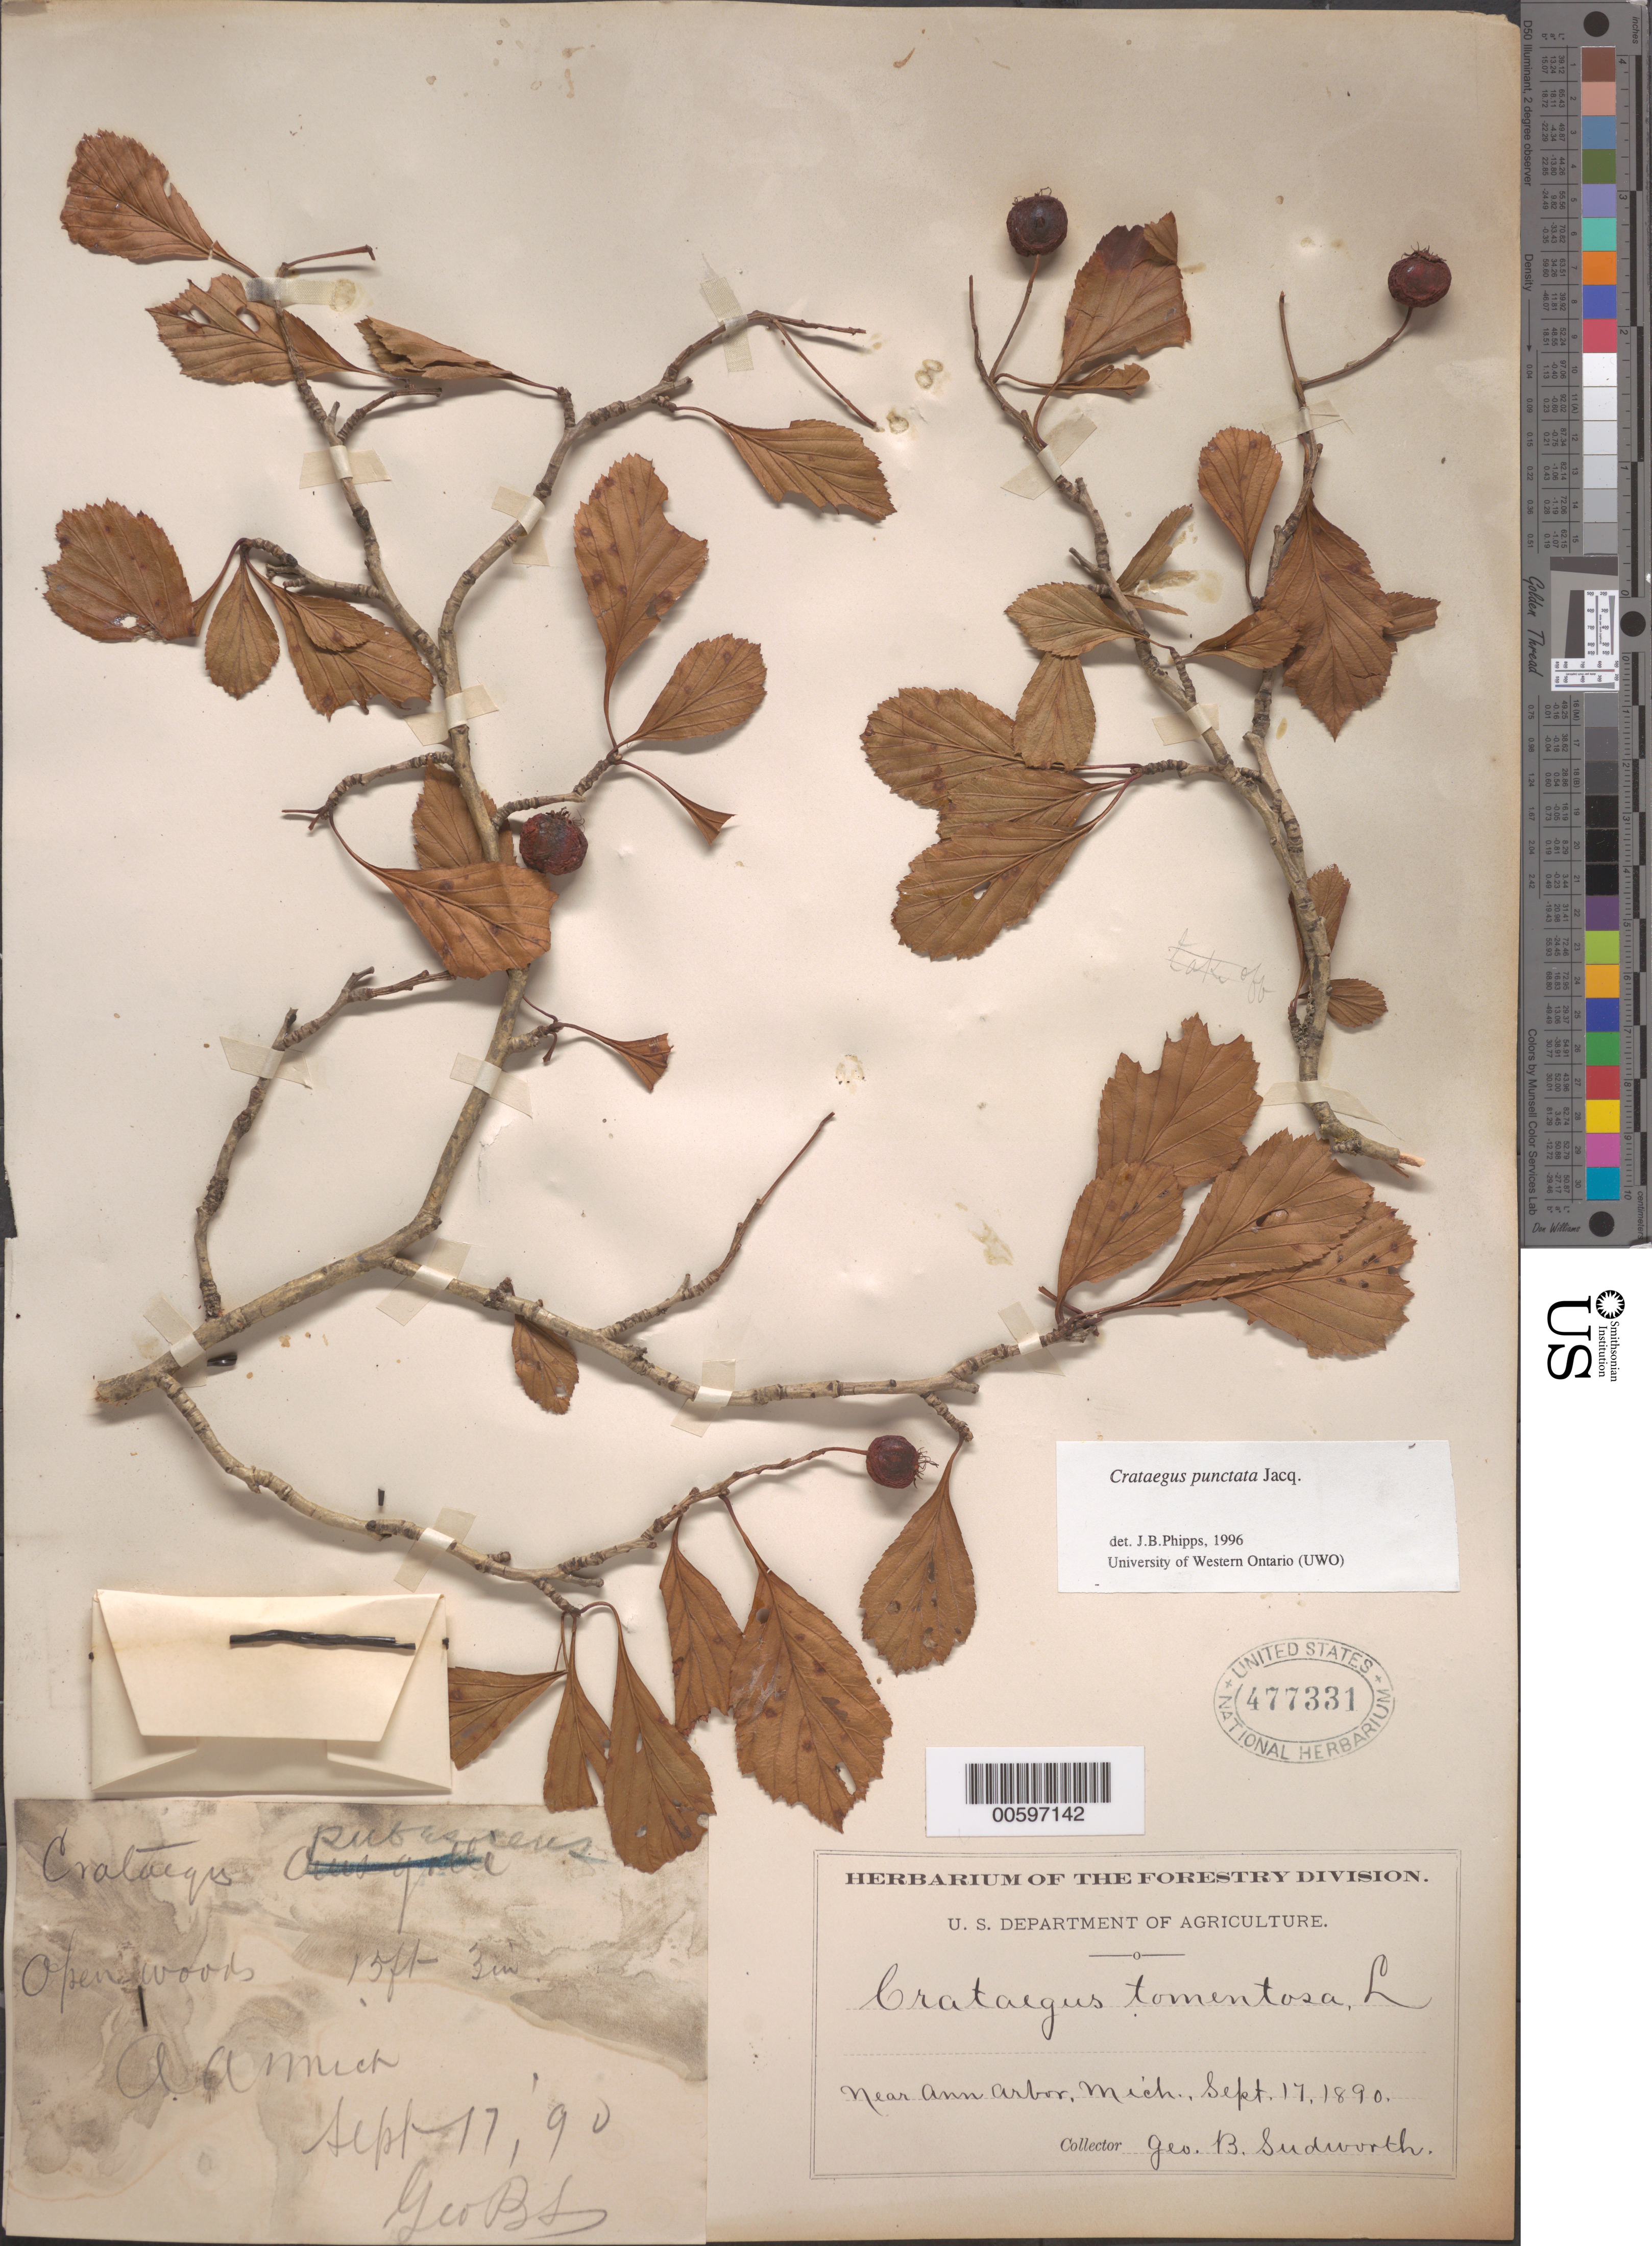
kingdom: Plantae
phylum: Tracheophyta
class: Magnoliopsida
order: Rosales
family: Rosaceae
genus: Crataegus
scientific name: Crataegus punctata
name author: Jacq.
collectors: G. B. Sudworth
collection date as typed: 17 Sep 1890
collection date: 1890-09-17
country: United States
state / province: Michigan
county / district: Washtenaw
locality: Ann Arbor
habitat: Open woods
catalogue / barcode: US 477331